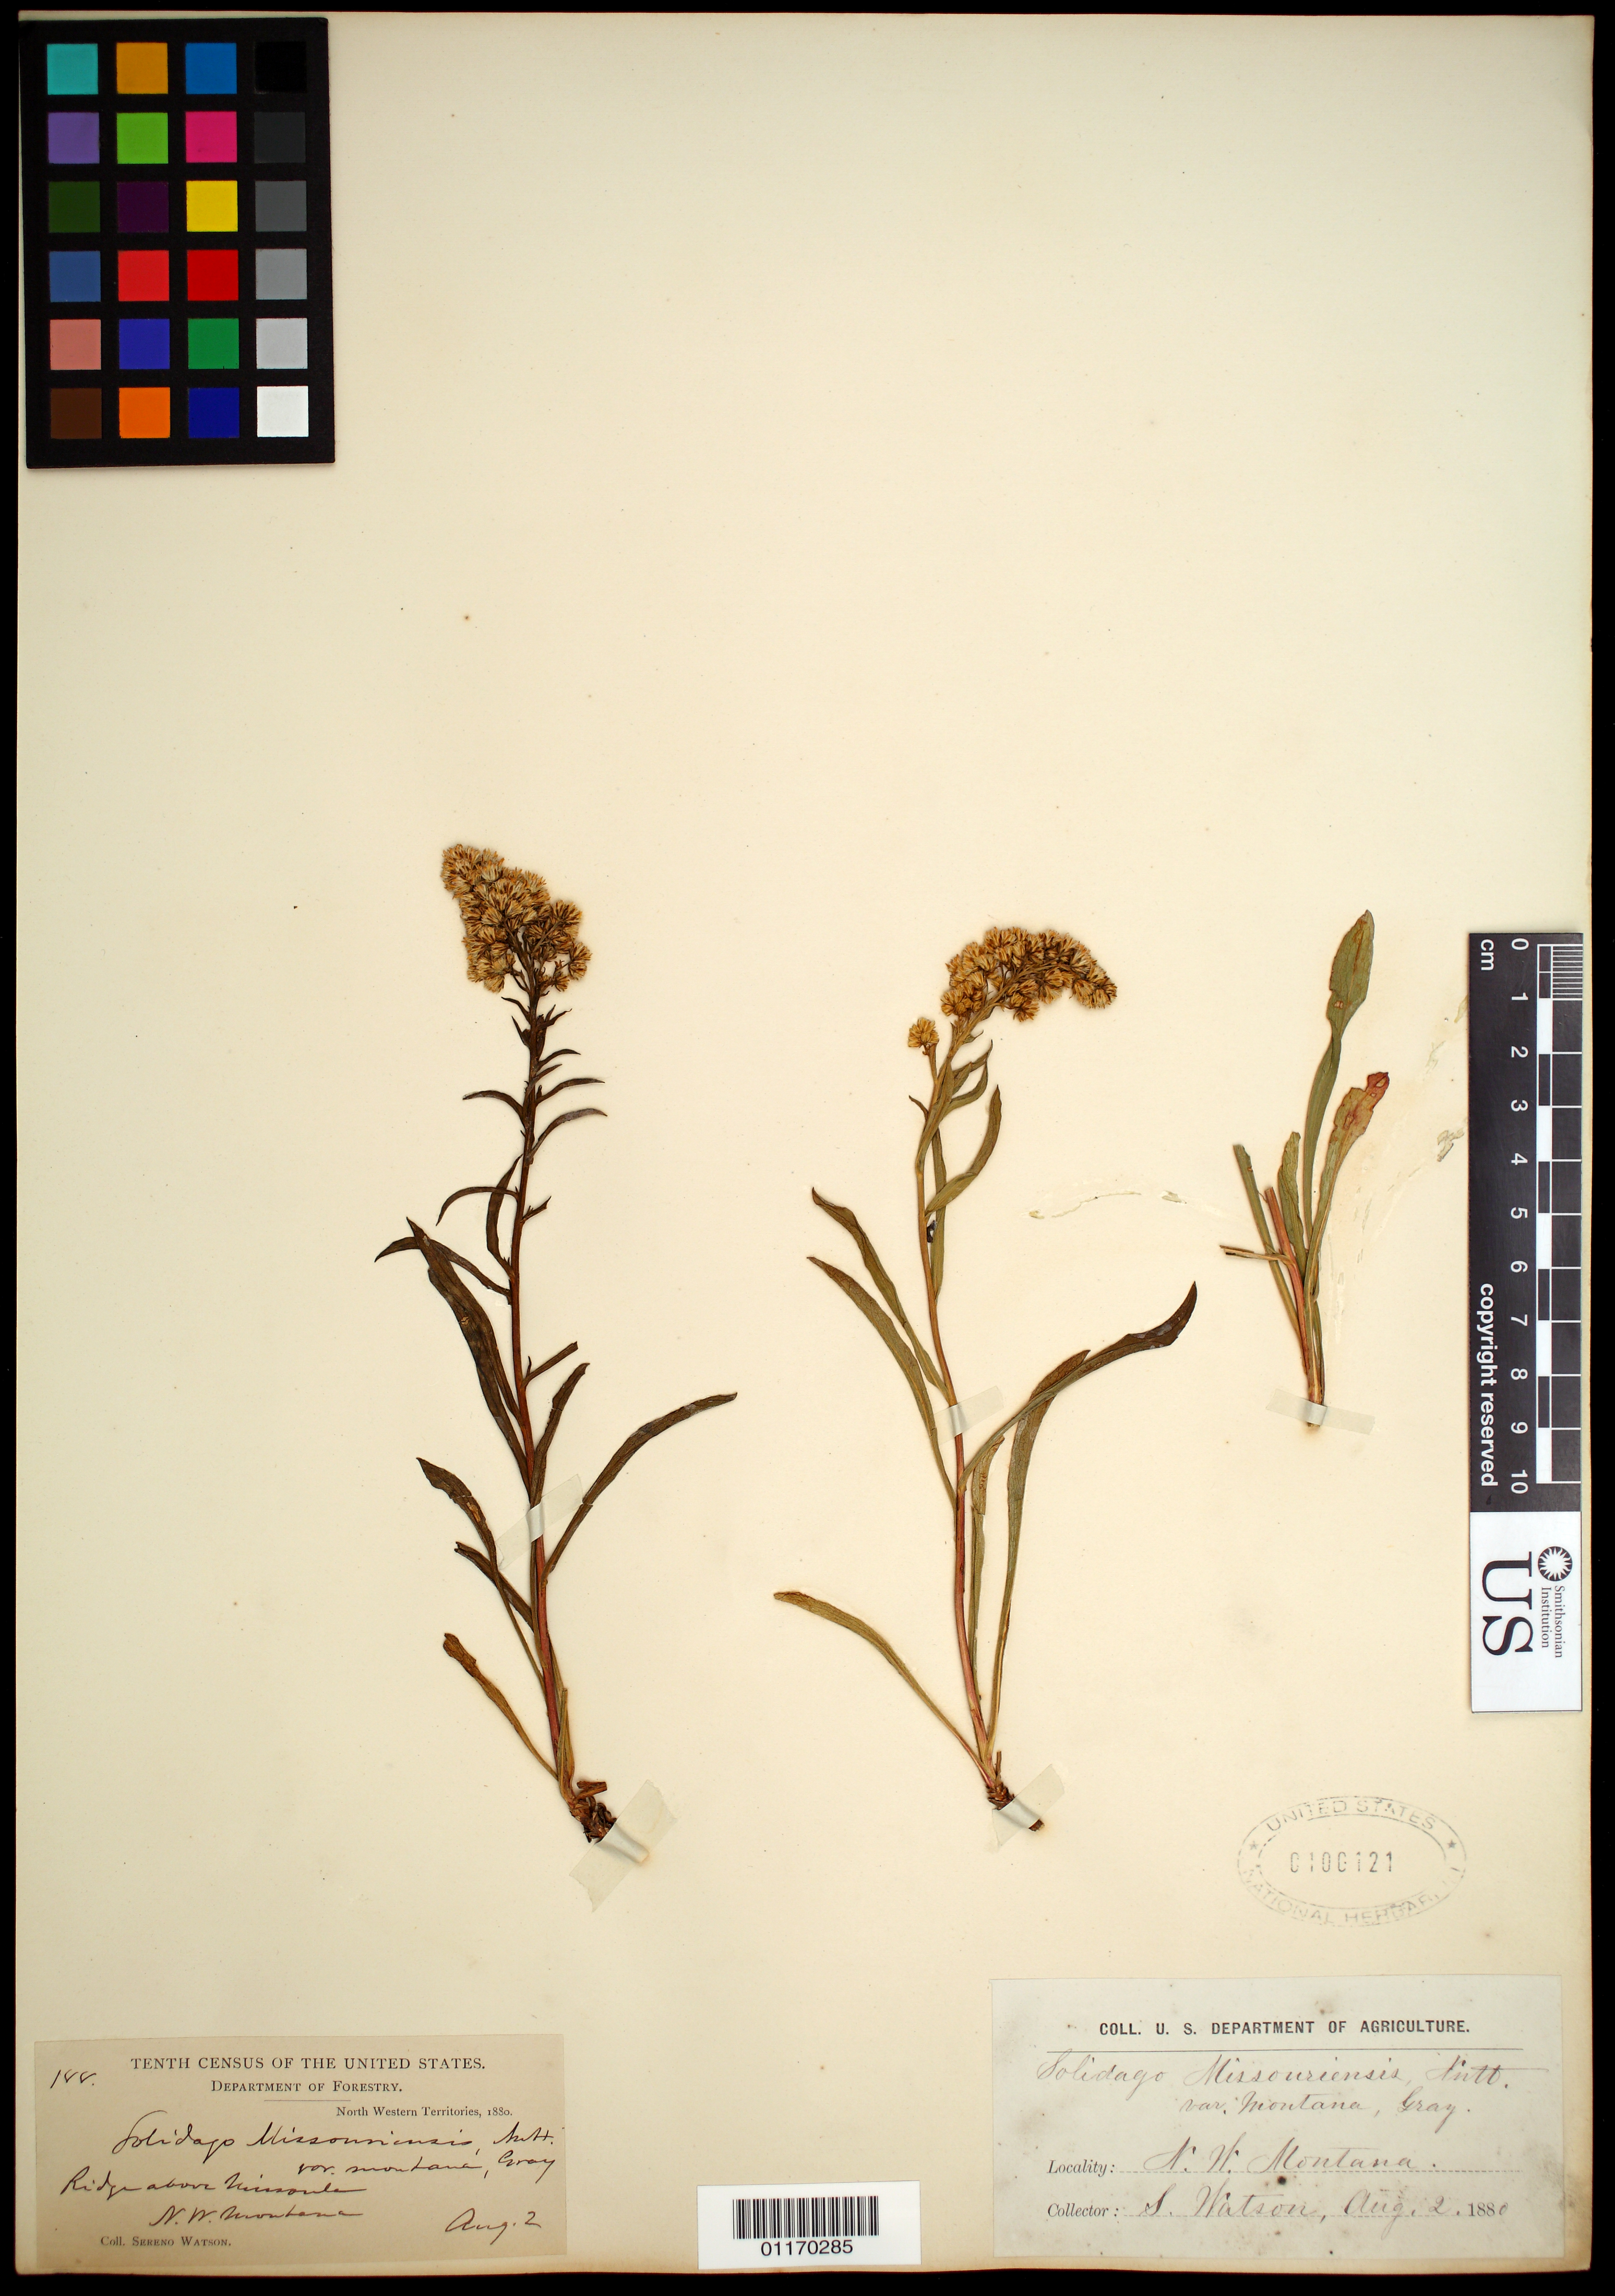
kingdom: Plantae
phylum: Tracheophyta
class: Magnoliopsida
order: Asterales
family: Asteraceae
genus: Solidago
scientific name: Solidago missouriensis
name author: Nutt.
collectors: S. Watson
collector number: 188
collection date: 1880-08-02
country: United States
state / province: Montana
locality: Ridge above Missoule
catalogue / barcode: US 100121